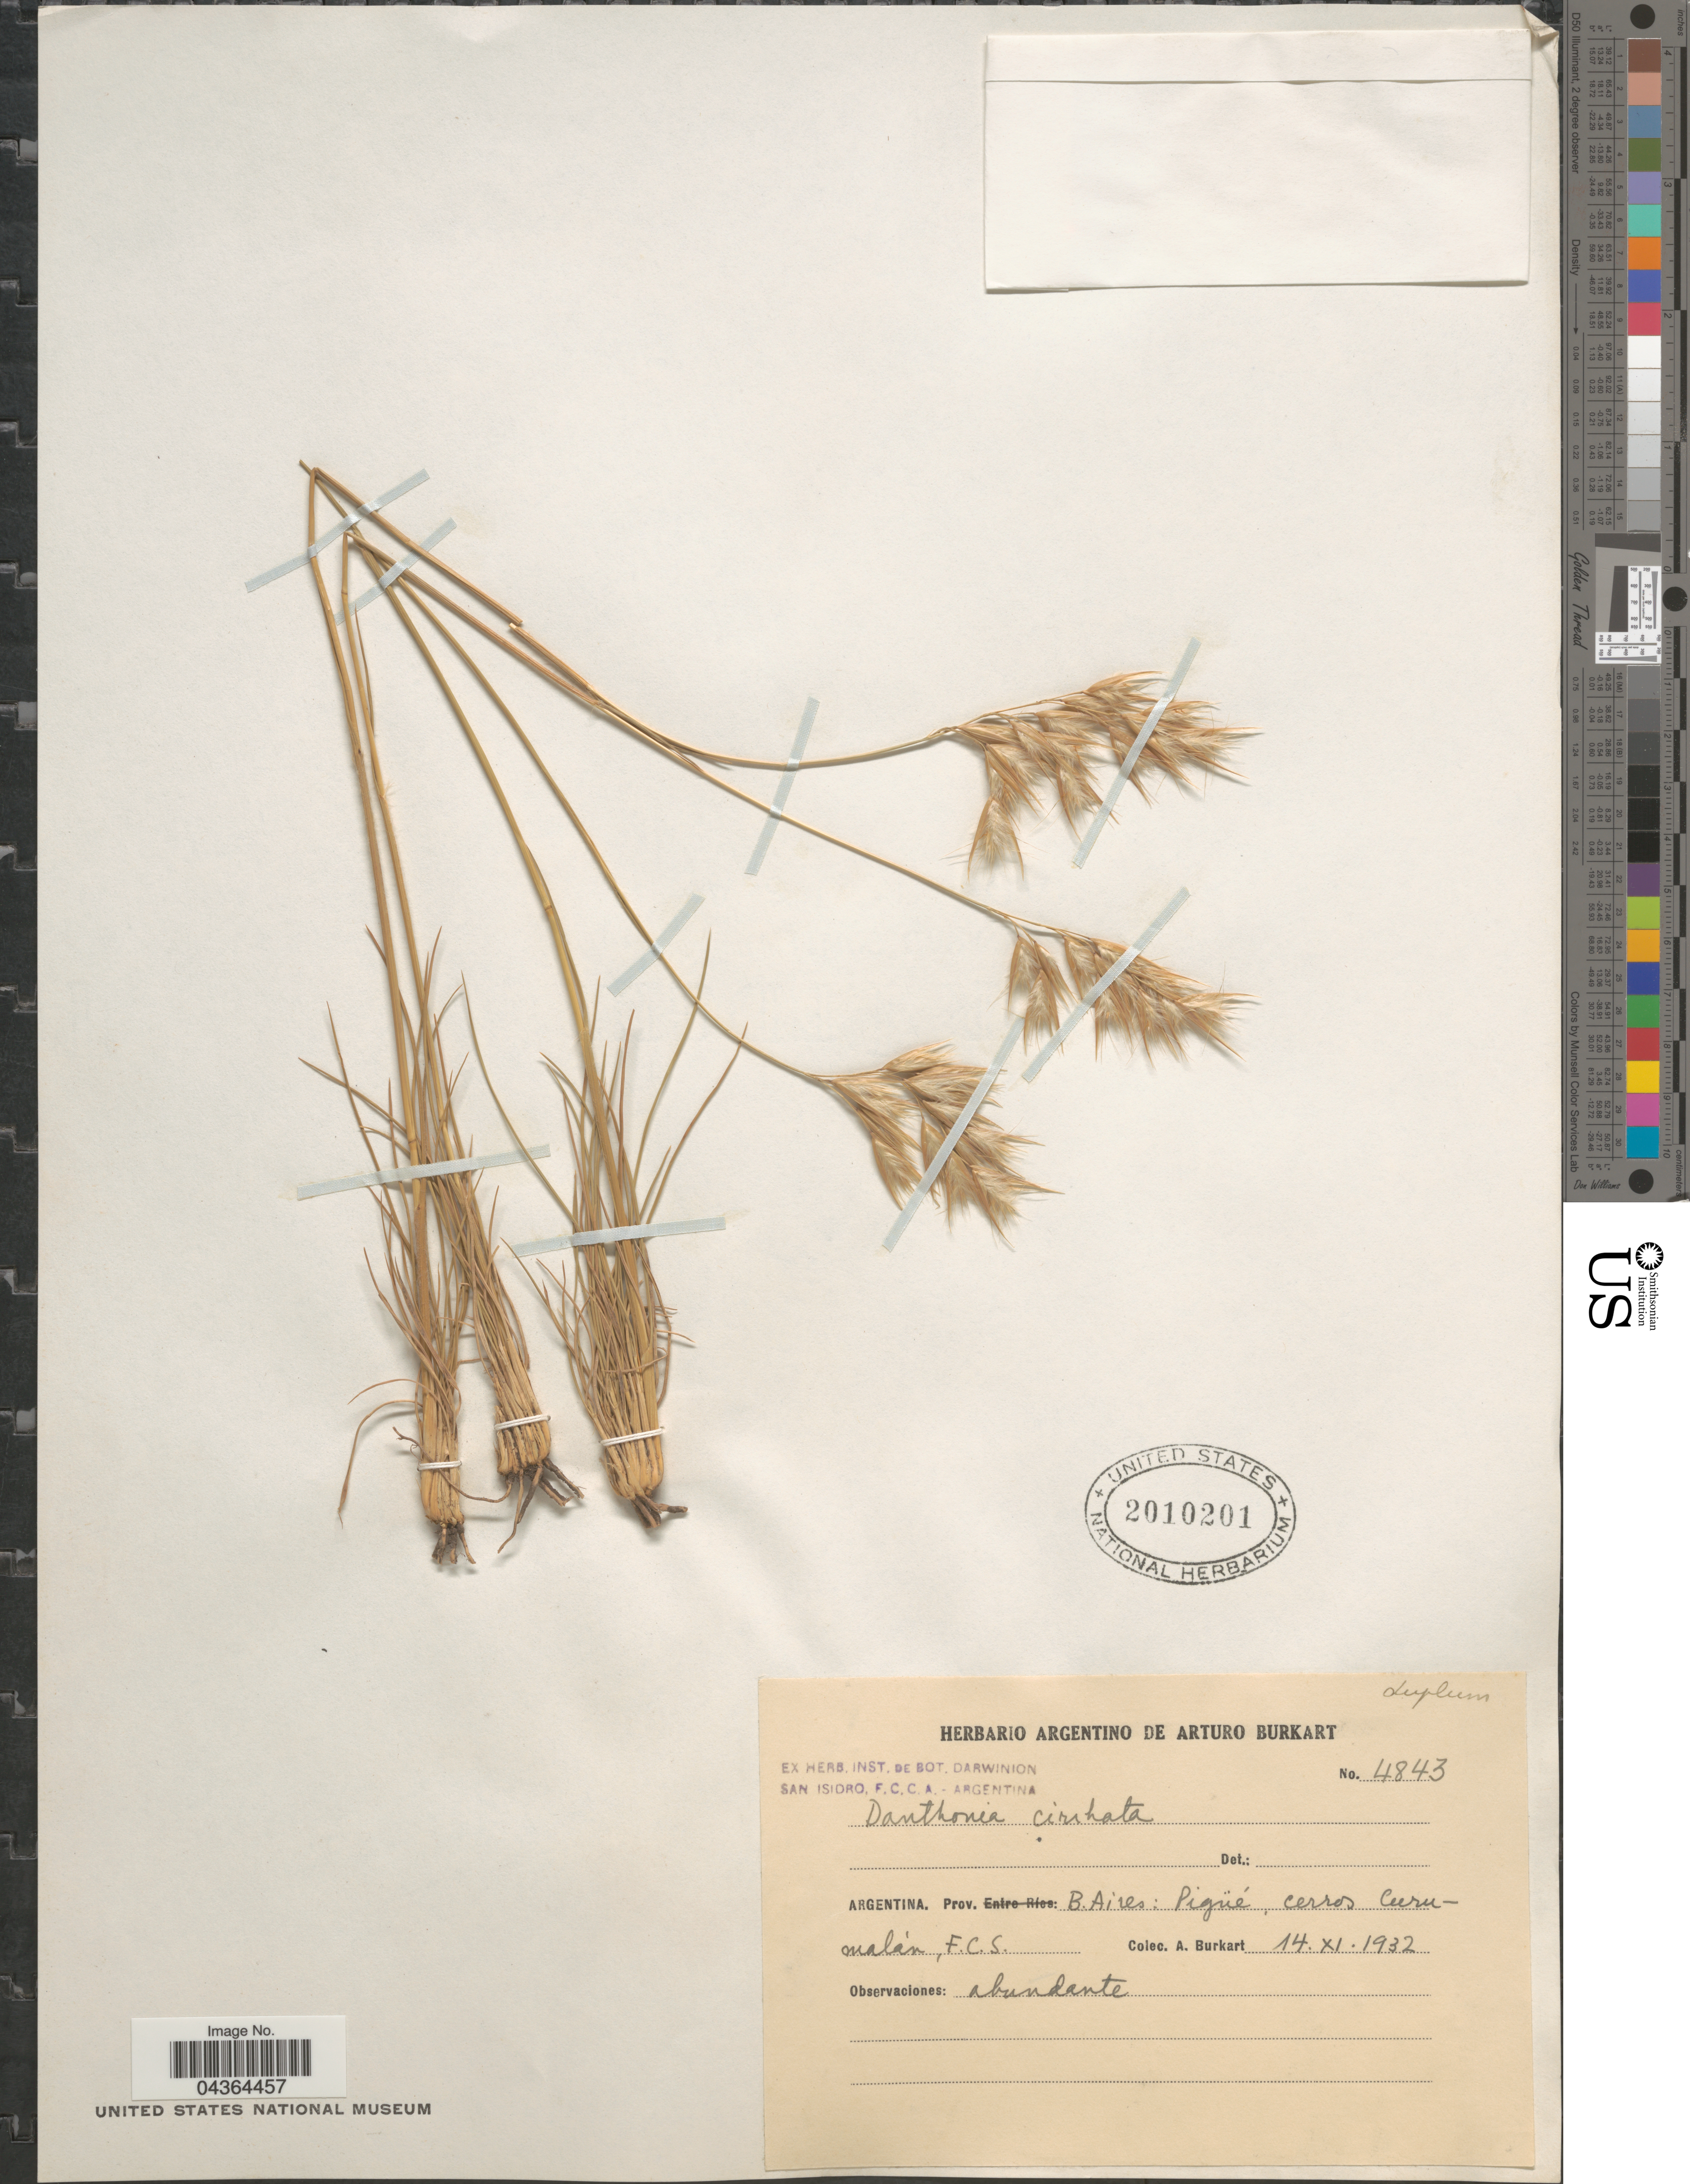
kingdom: Plantae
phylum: Tracheophyta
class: Liliopsida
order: Poales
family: Poaceae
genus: Danthonia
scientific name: Danthonia cirrata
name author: Hack. & Arechav.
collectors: A. E. Burkart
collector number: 4843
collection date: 1932-11-14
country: Argentina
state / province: Buenos Aires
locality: Prov. B. Aires: Pigüé, cerros Curumalán, F.C.S.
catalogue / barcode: US 2010201